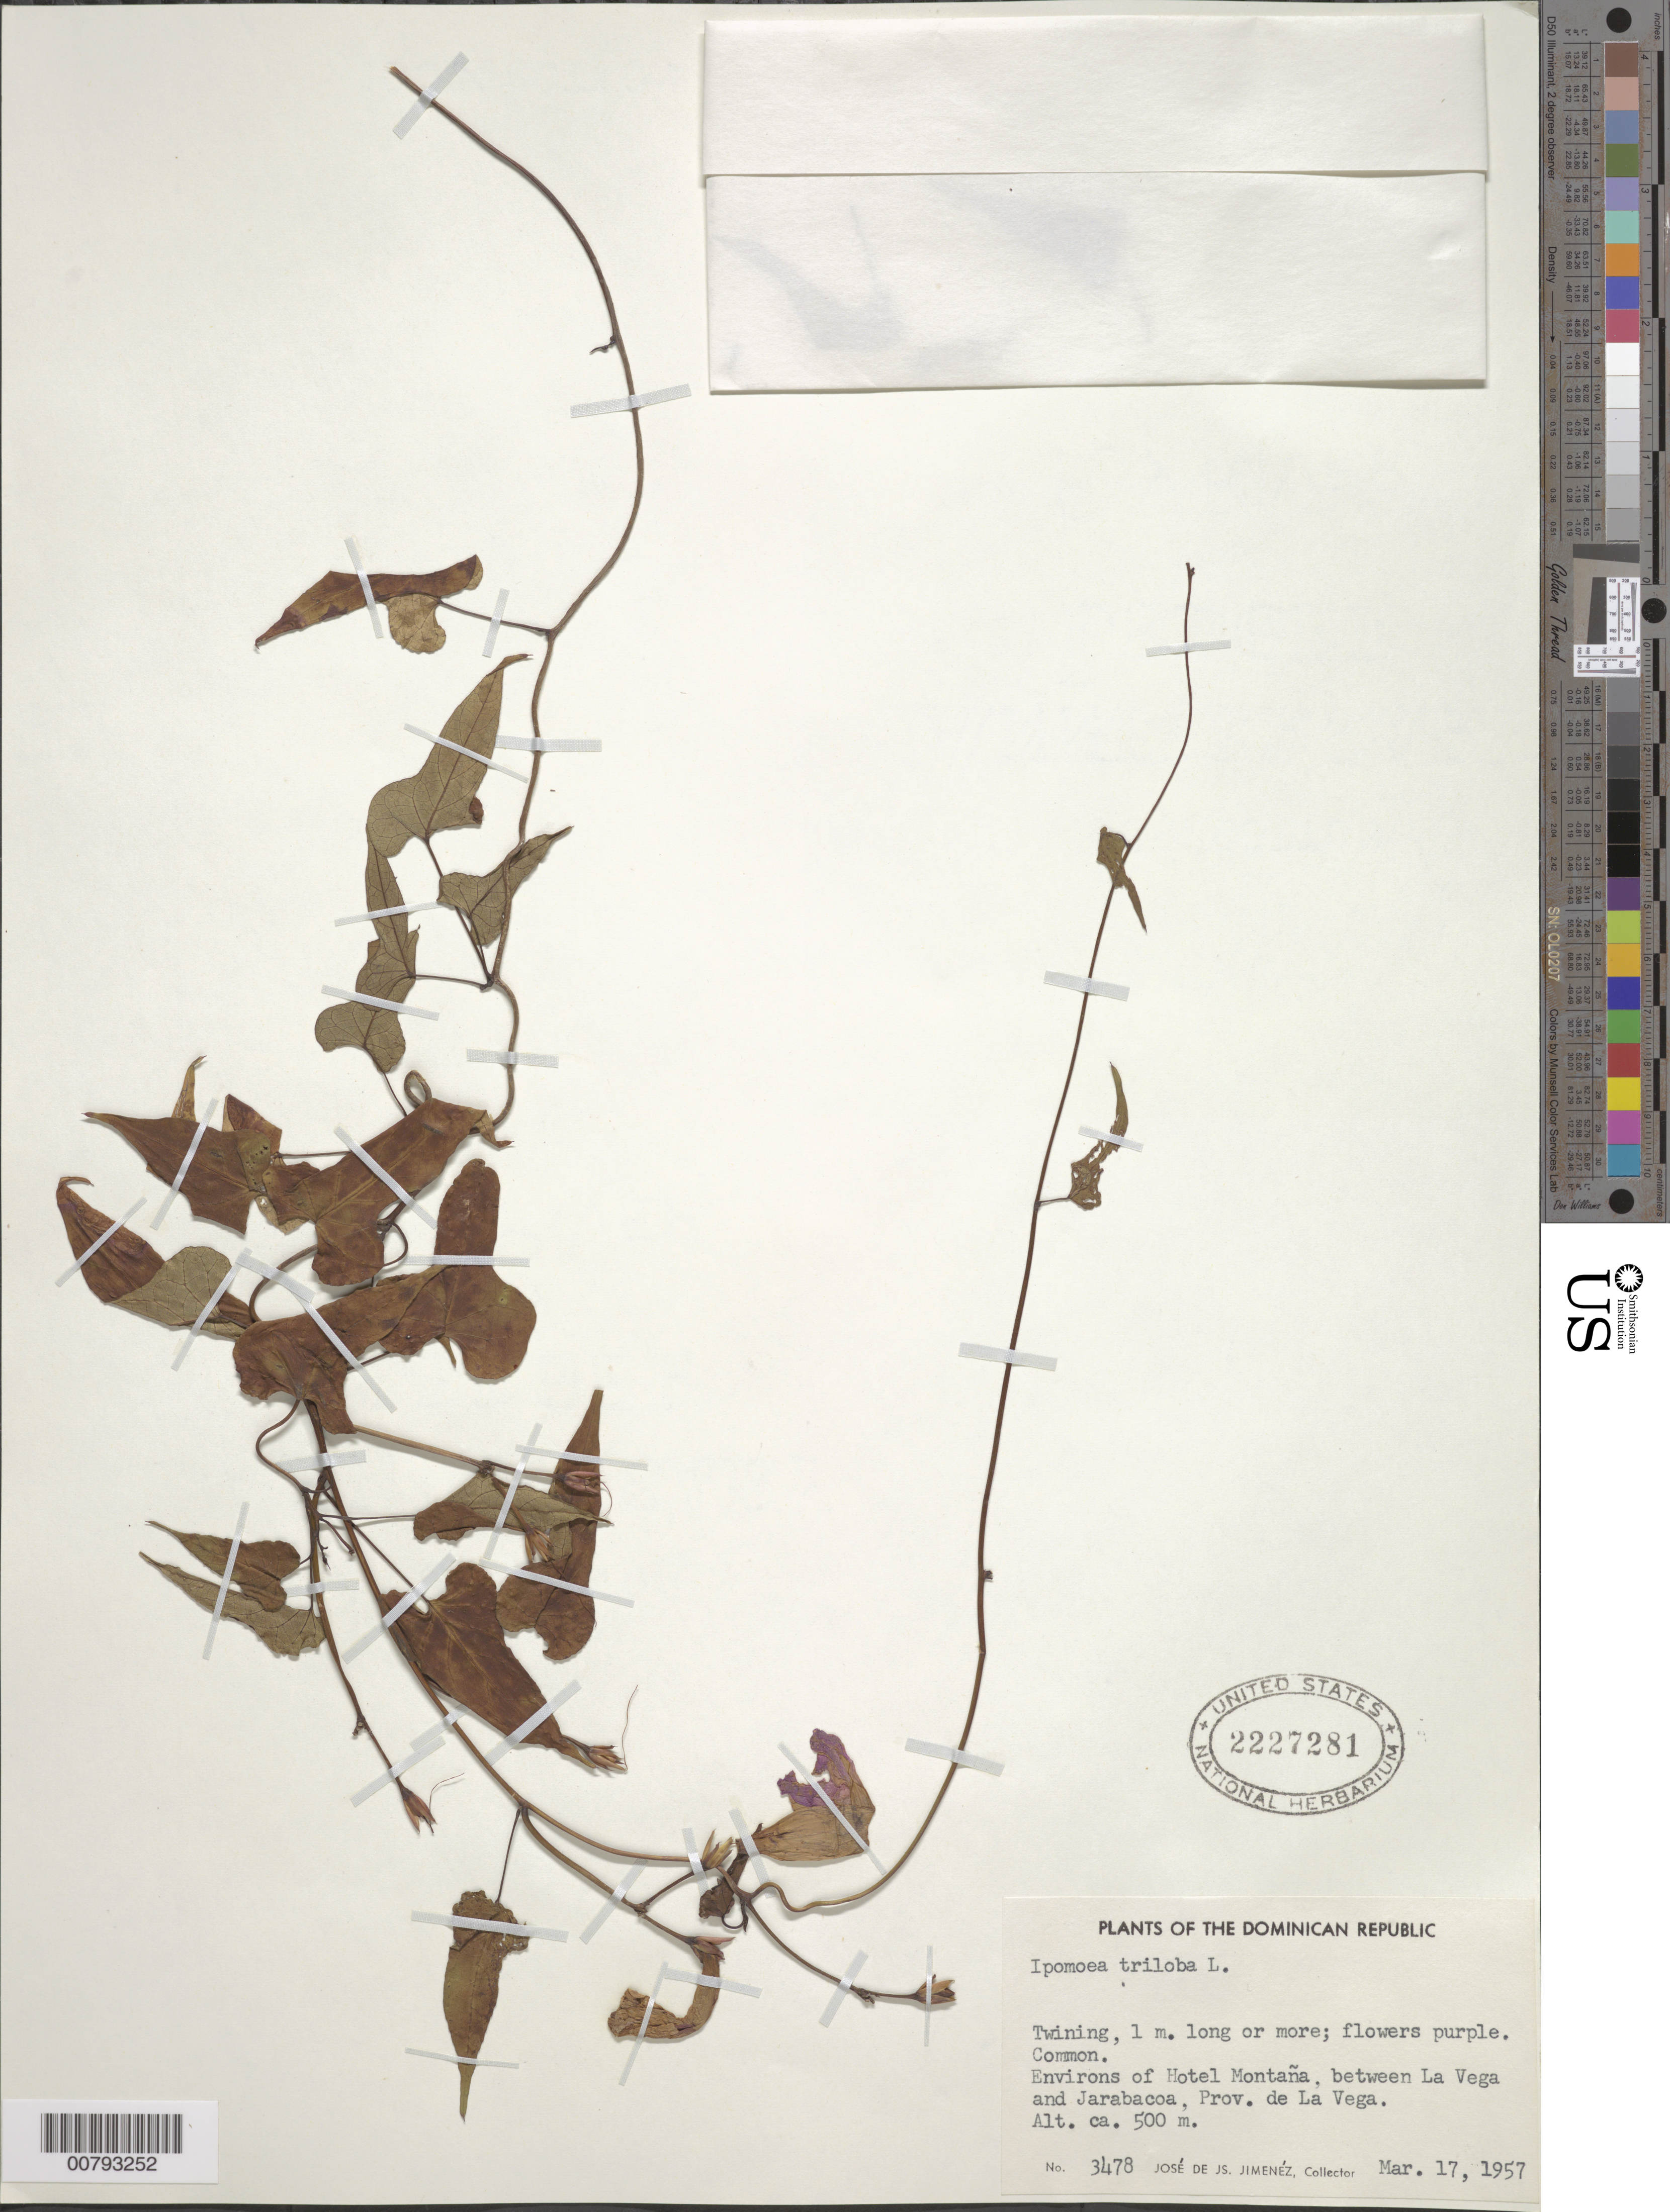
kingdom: Plantae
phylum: Tracheophyta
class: Magnoliopsida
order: Solanales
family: Convolvulaceae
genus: Ipomoea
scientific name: Ipomoea triloba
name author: L.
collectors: J. J. Jiménez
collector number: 3478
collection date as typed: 17 Mar 1957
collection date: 1957-03-17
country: Dominican Republic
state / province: La Vega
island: Hispaniola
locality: Between La Vega and Jarabacoa, environs of Hotel Montaña.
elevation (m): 500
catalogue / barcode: US 2227281